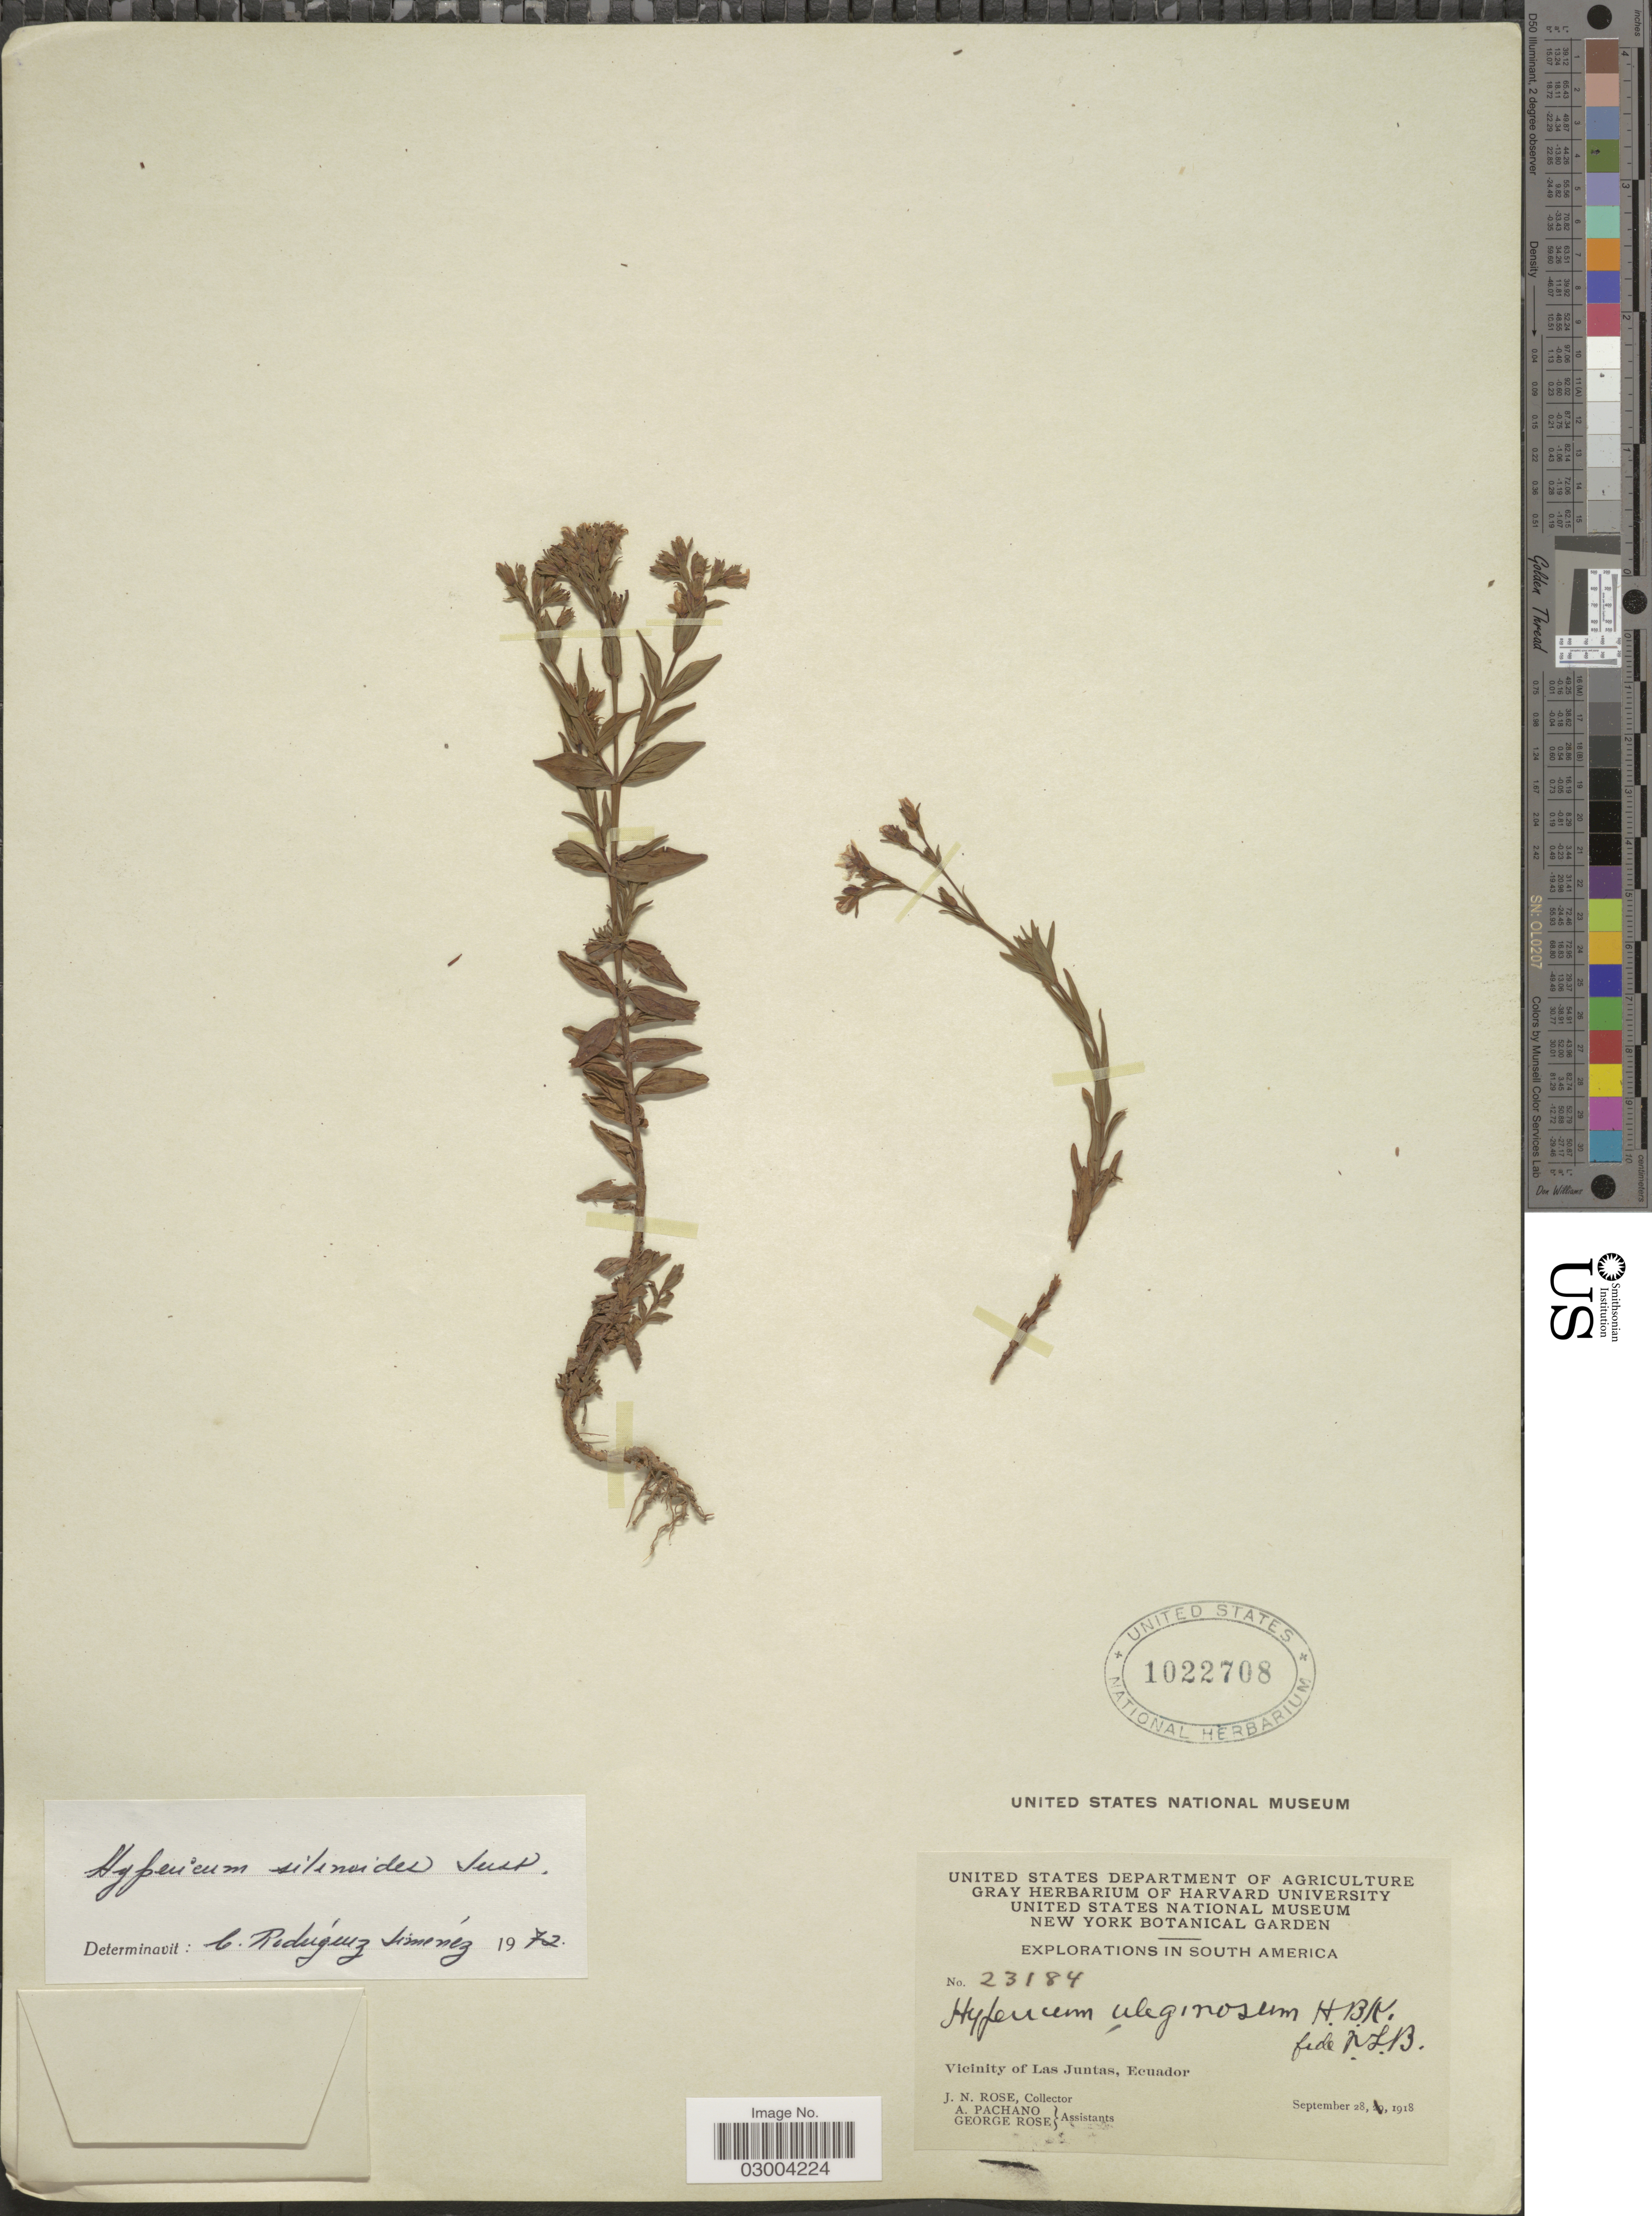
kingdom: Plantae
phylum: Tracheophyta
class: Magnoliopsida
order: Malpighiales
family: Hypericaceae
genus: Hypericum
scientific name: Hypericum silenoides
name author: Juss.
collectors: J. N. Rose, A. Pachano & G. Rose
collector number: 23184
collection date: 1918-09-28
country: Ecuador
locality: Vicinity of Las Juntas.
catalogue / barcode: US 1022708